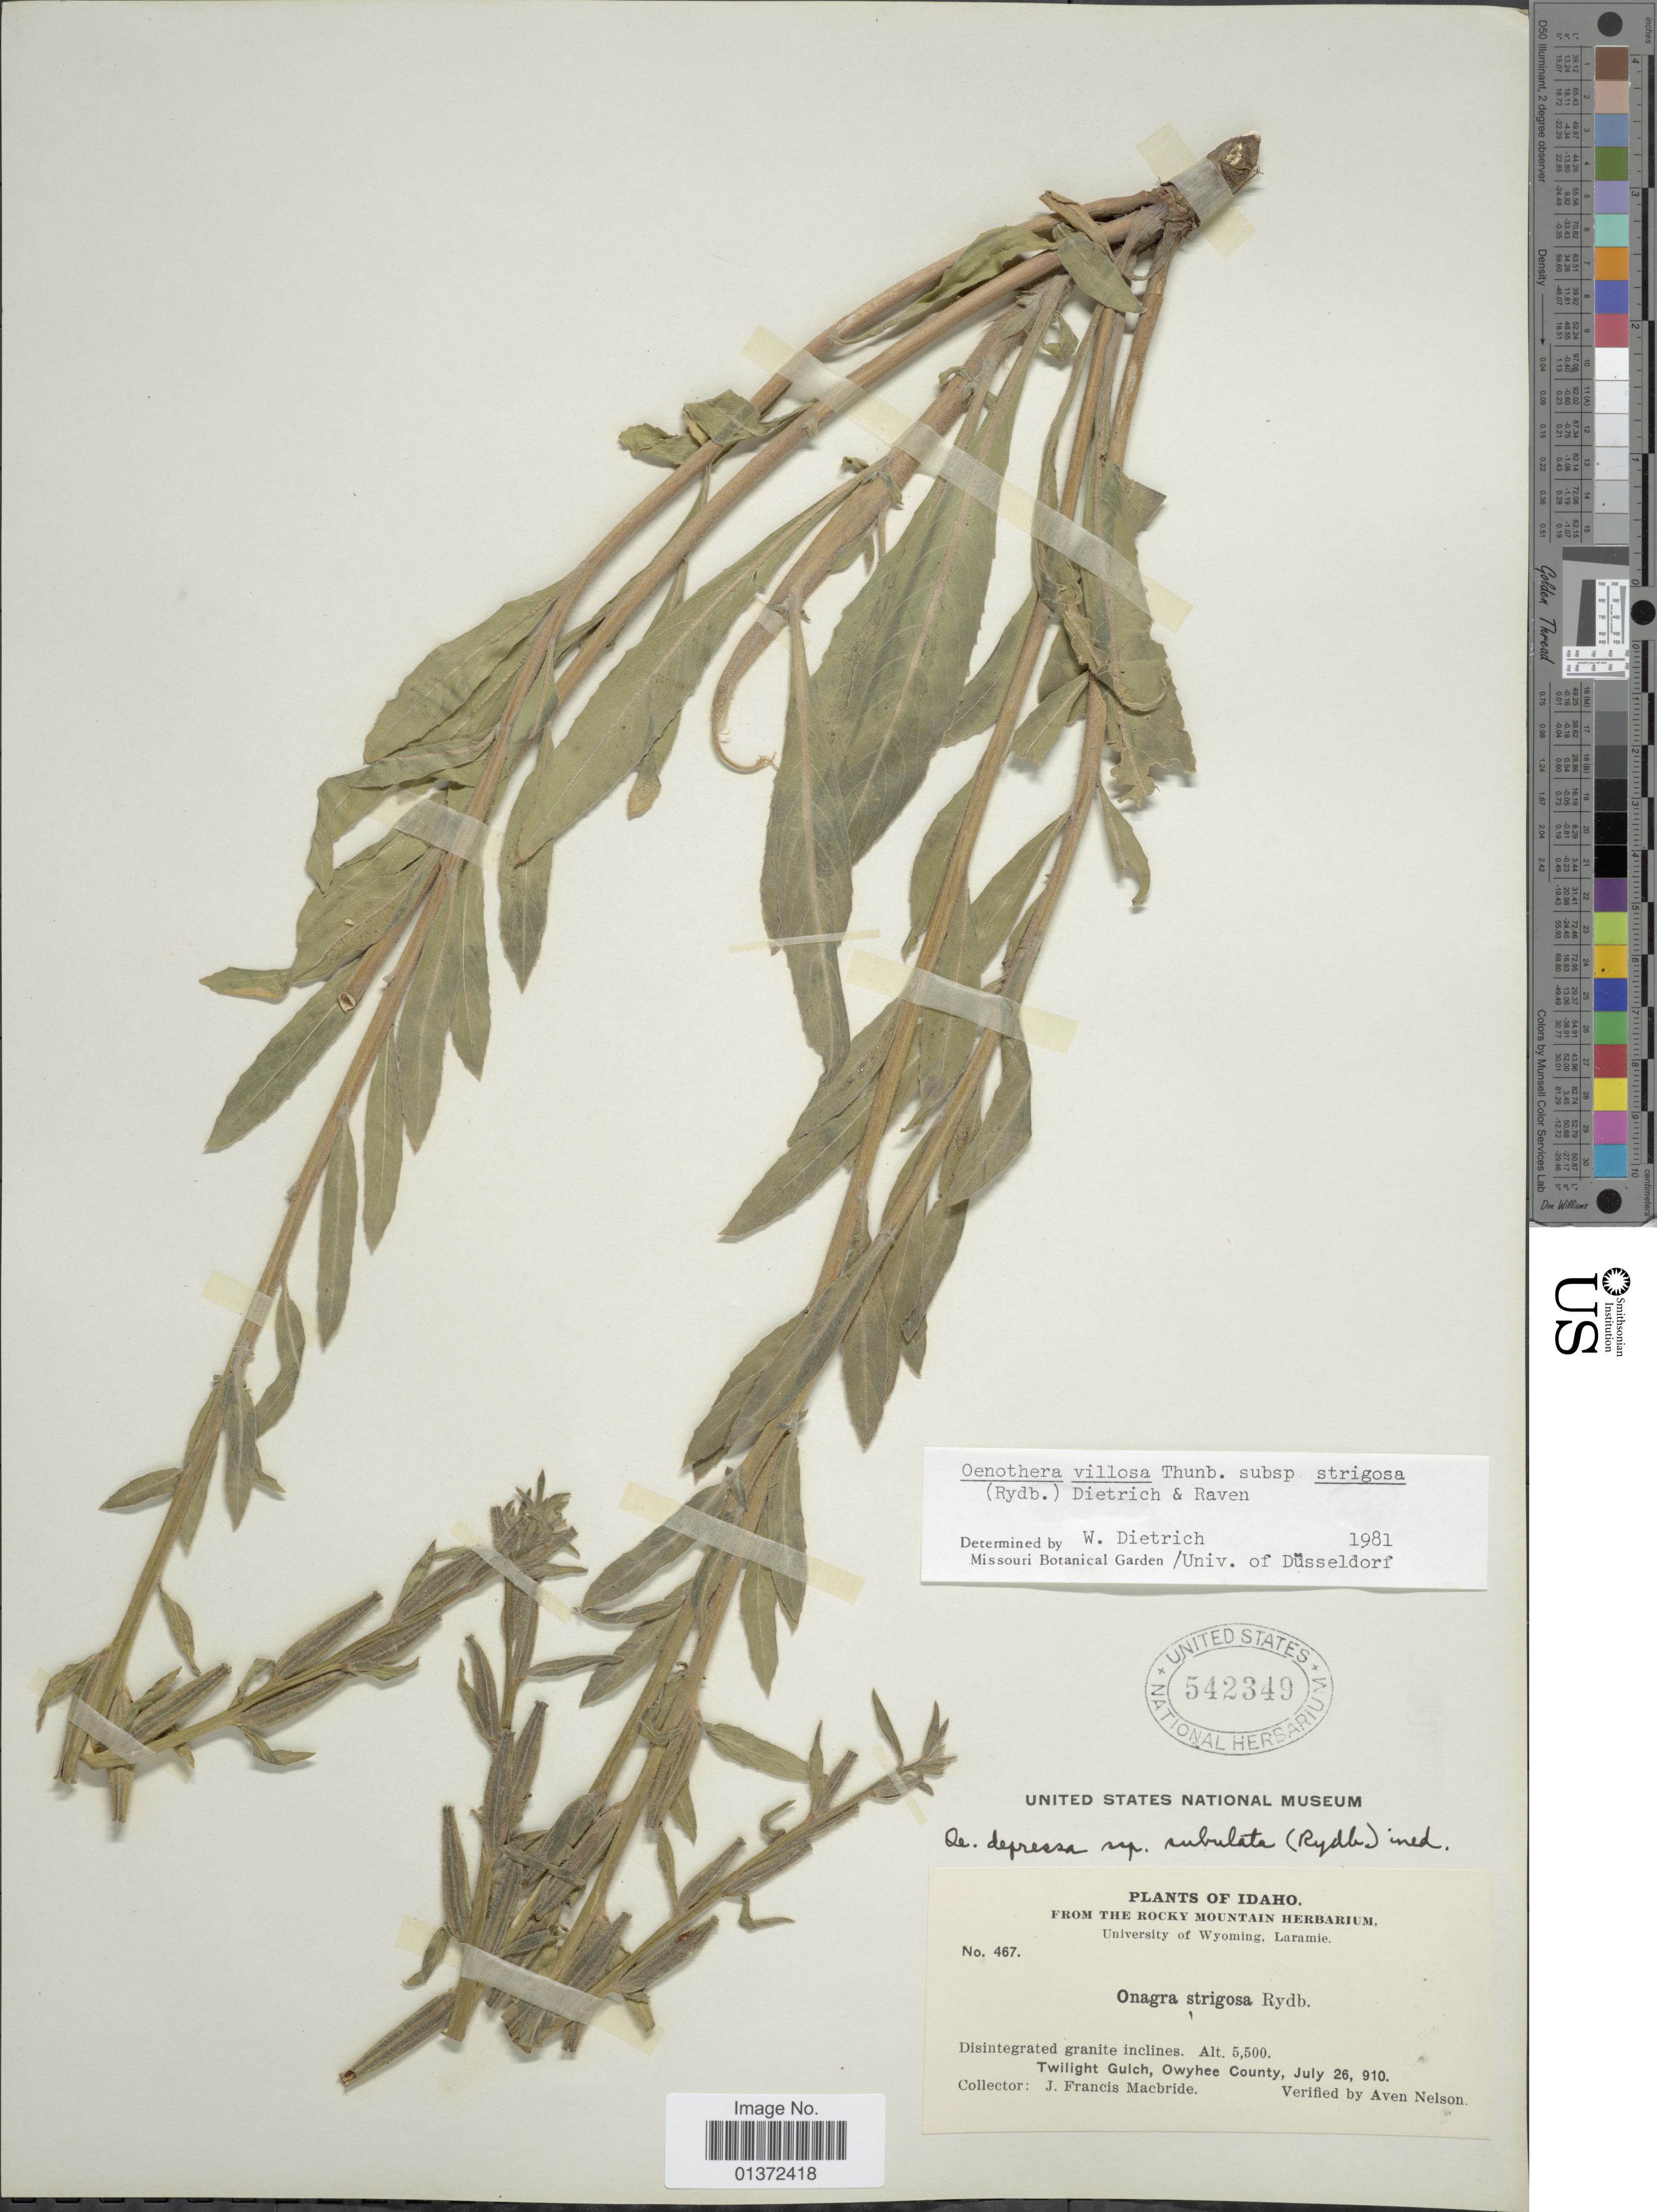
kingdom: Plantae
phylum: Tracheophyta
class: Magnoliopsida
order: Myrtales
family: Onagraceae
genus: Oenothera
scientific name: Oenothera villosa subsp. strigosa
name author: (Rydb.) W. Dietr. & P.H. Raven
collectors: J. F. Macbride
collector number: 467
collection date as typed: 910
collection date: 1910-07-26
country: United States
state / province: Idaho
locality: Twilight Gulch, Owyhee County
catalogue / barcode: US 542349